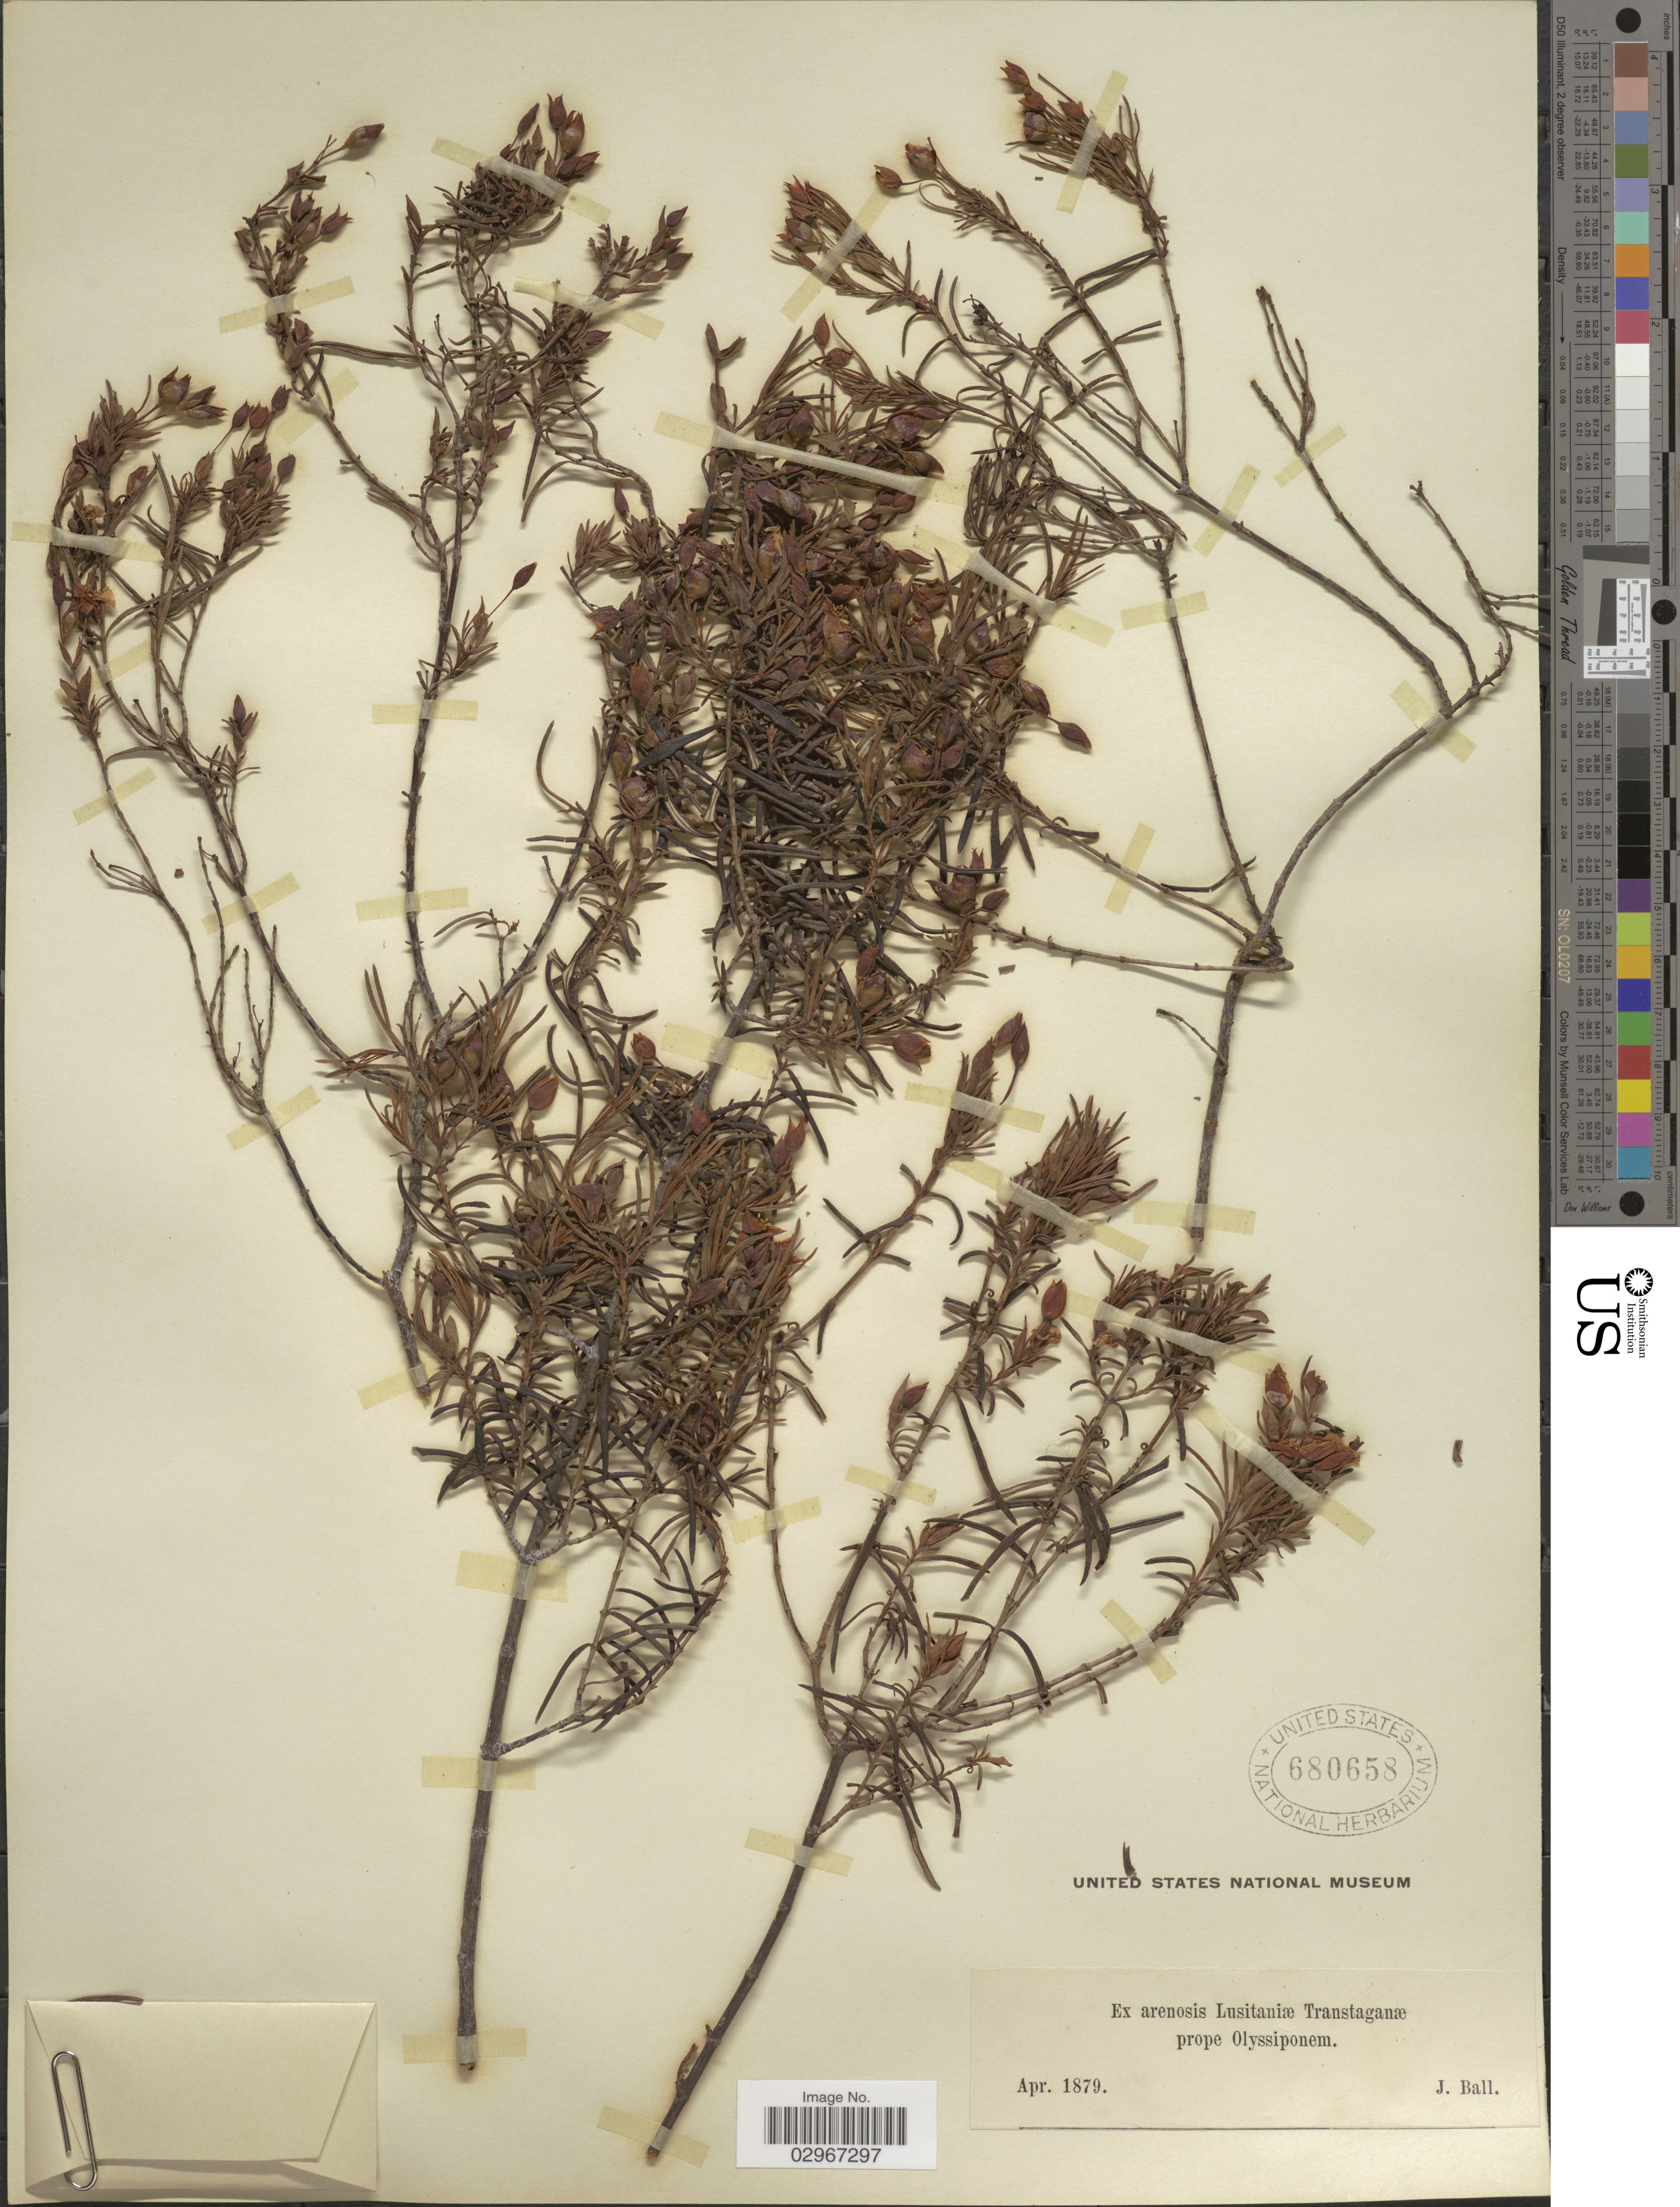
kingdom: Plantae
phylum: Tracheophyta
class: Magnoliopsida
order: Malvales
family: Cistaceae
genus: Helianthemum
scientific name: Helianthemum sp.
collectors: J. Ball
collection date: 1879-04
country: Portugal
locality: Ex arenosis Lusitaniae Transtaganae prope Olyssiponem.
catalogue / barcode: US 680658